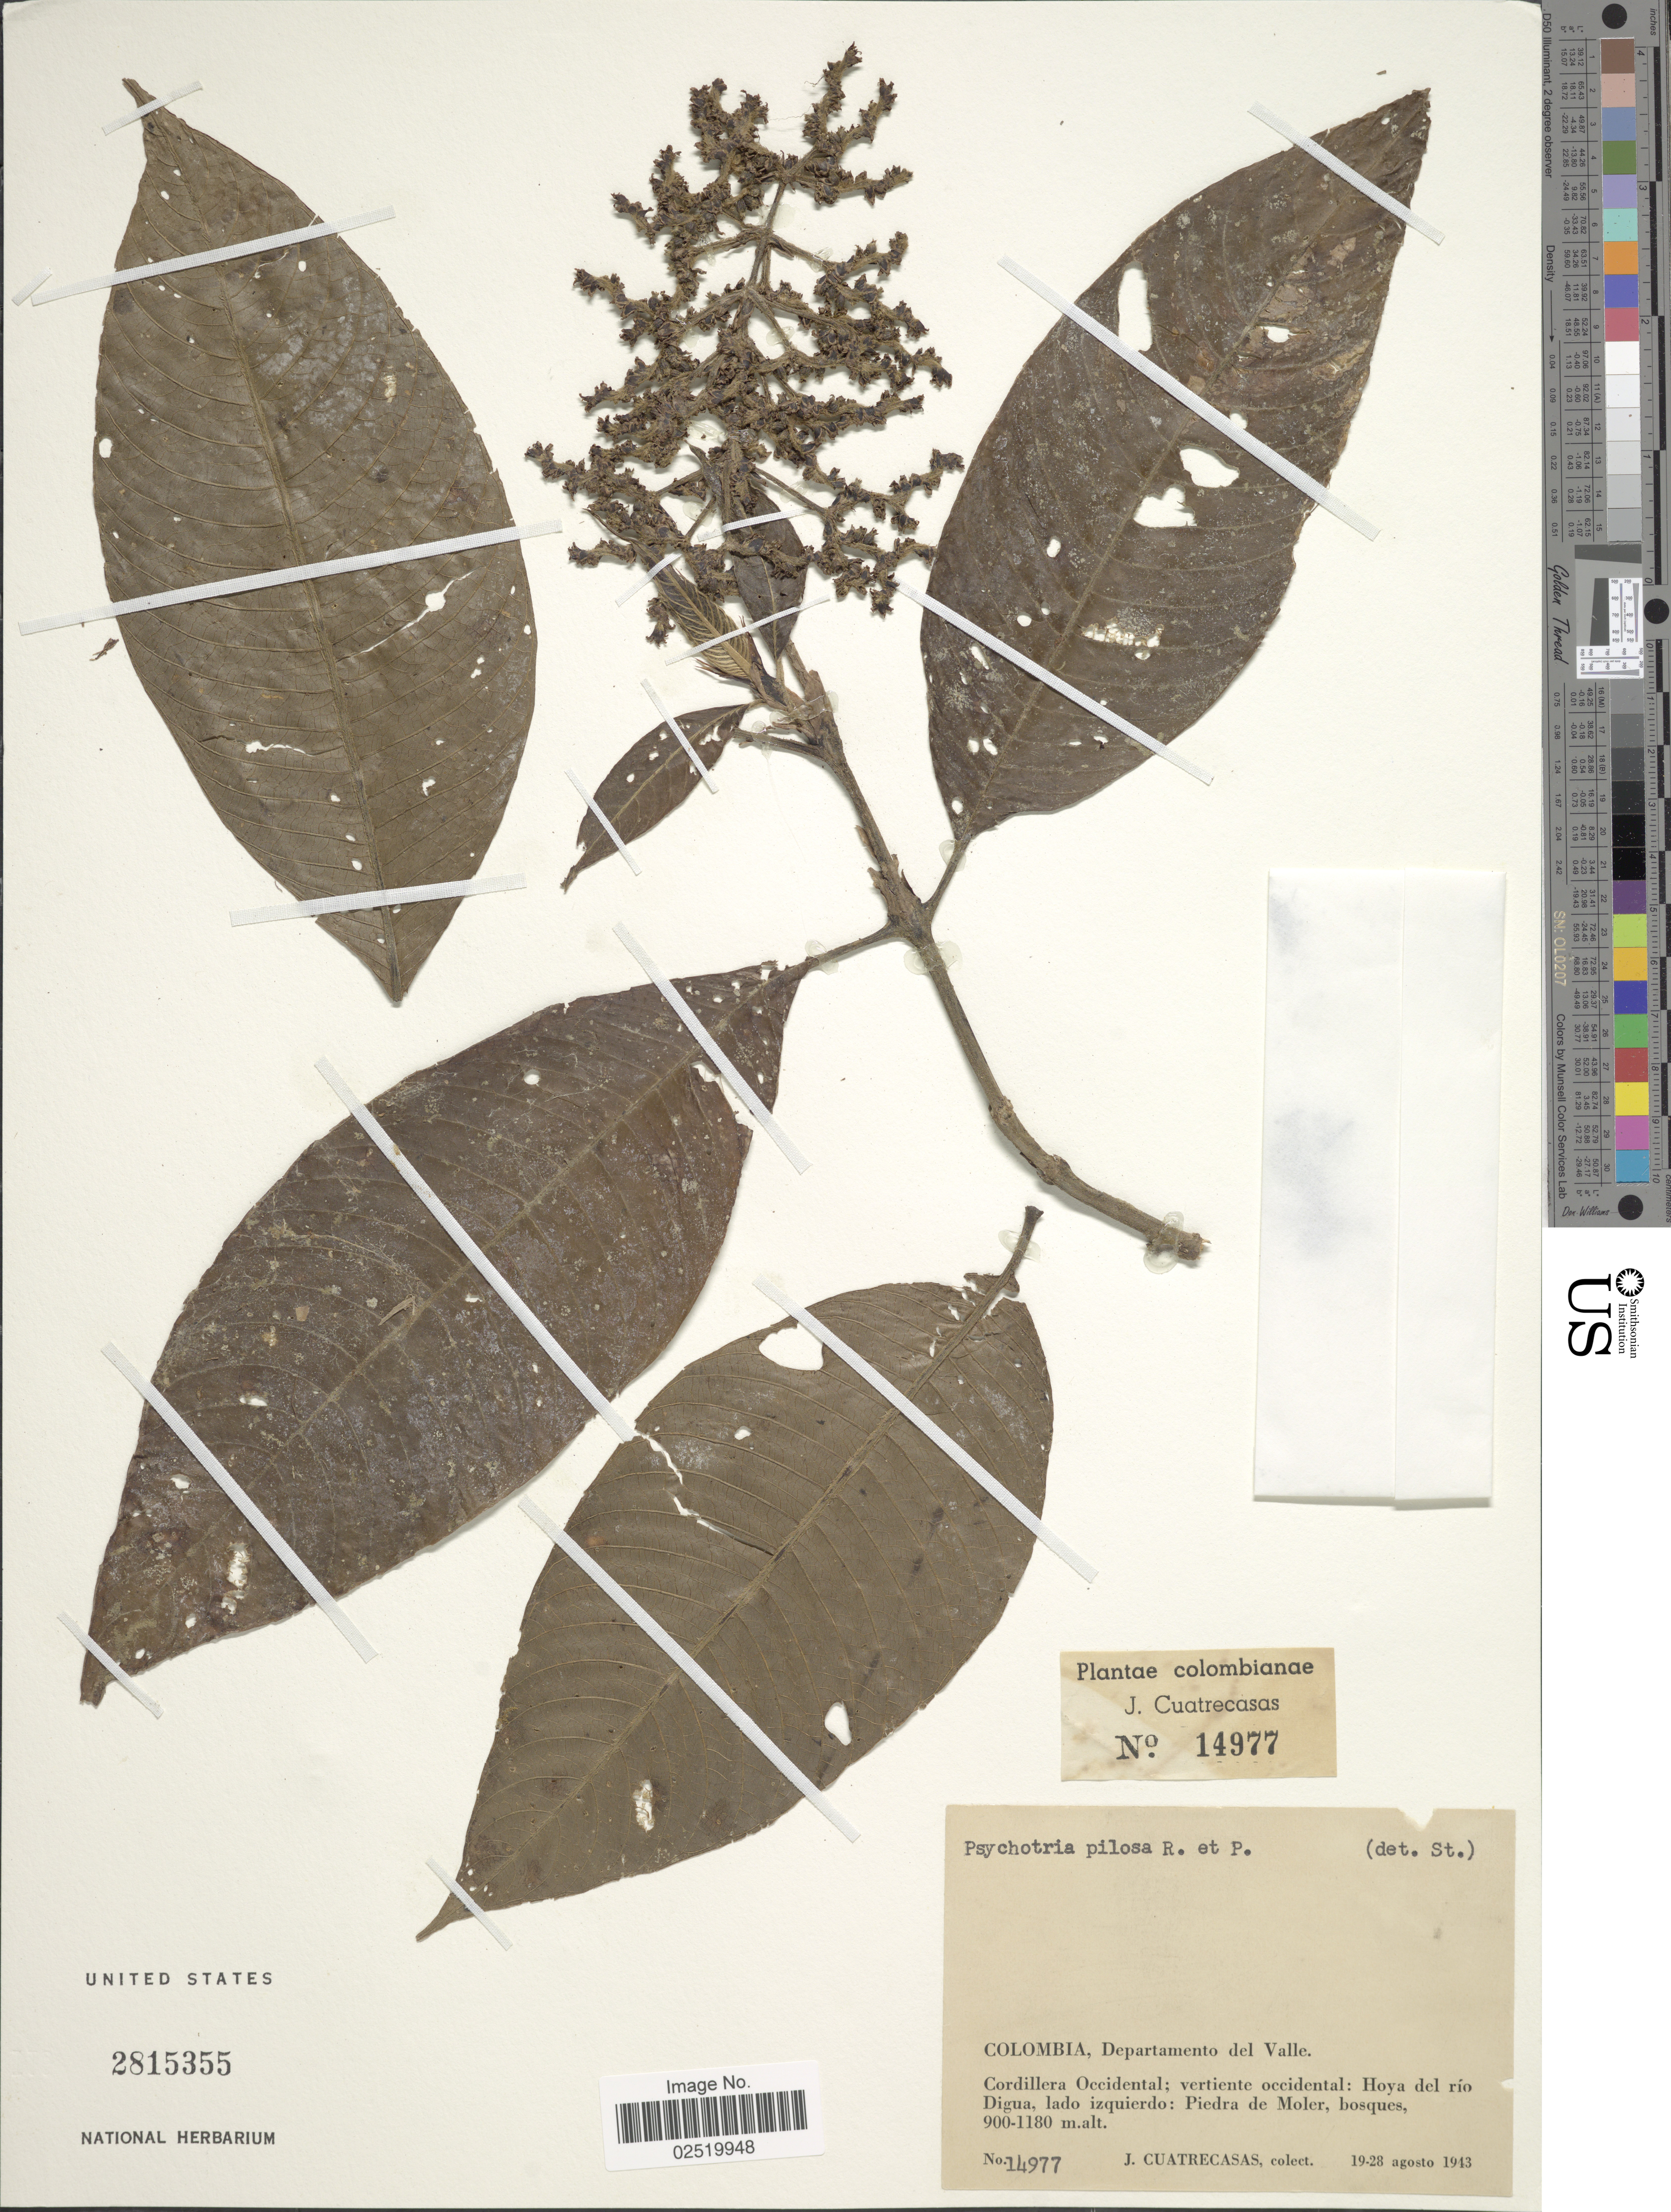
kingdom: Plantae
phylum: Tracheophyta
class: Magnoliopsida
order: Gentianales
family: Rubiaceae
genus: Psychotria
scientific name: Psychotria pilosa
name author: Ruiz & Pav.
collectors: J. Cuatrecasas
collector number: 14977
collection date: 1943-08-19/1943-08-28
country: Colombia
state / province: Valle del Cauca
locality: Cordillera Occidental; vertiente occidental: Hoya del rio Digua, lado izquierdo: Piedra de Moler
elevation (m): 900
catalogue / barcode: US 2815355